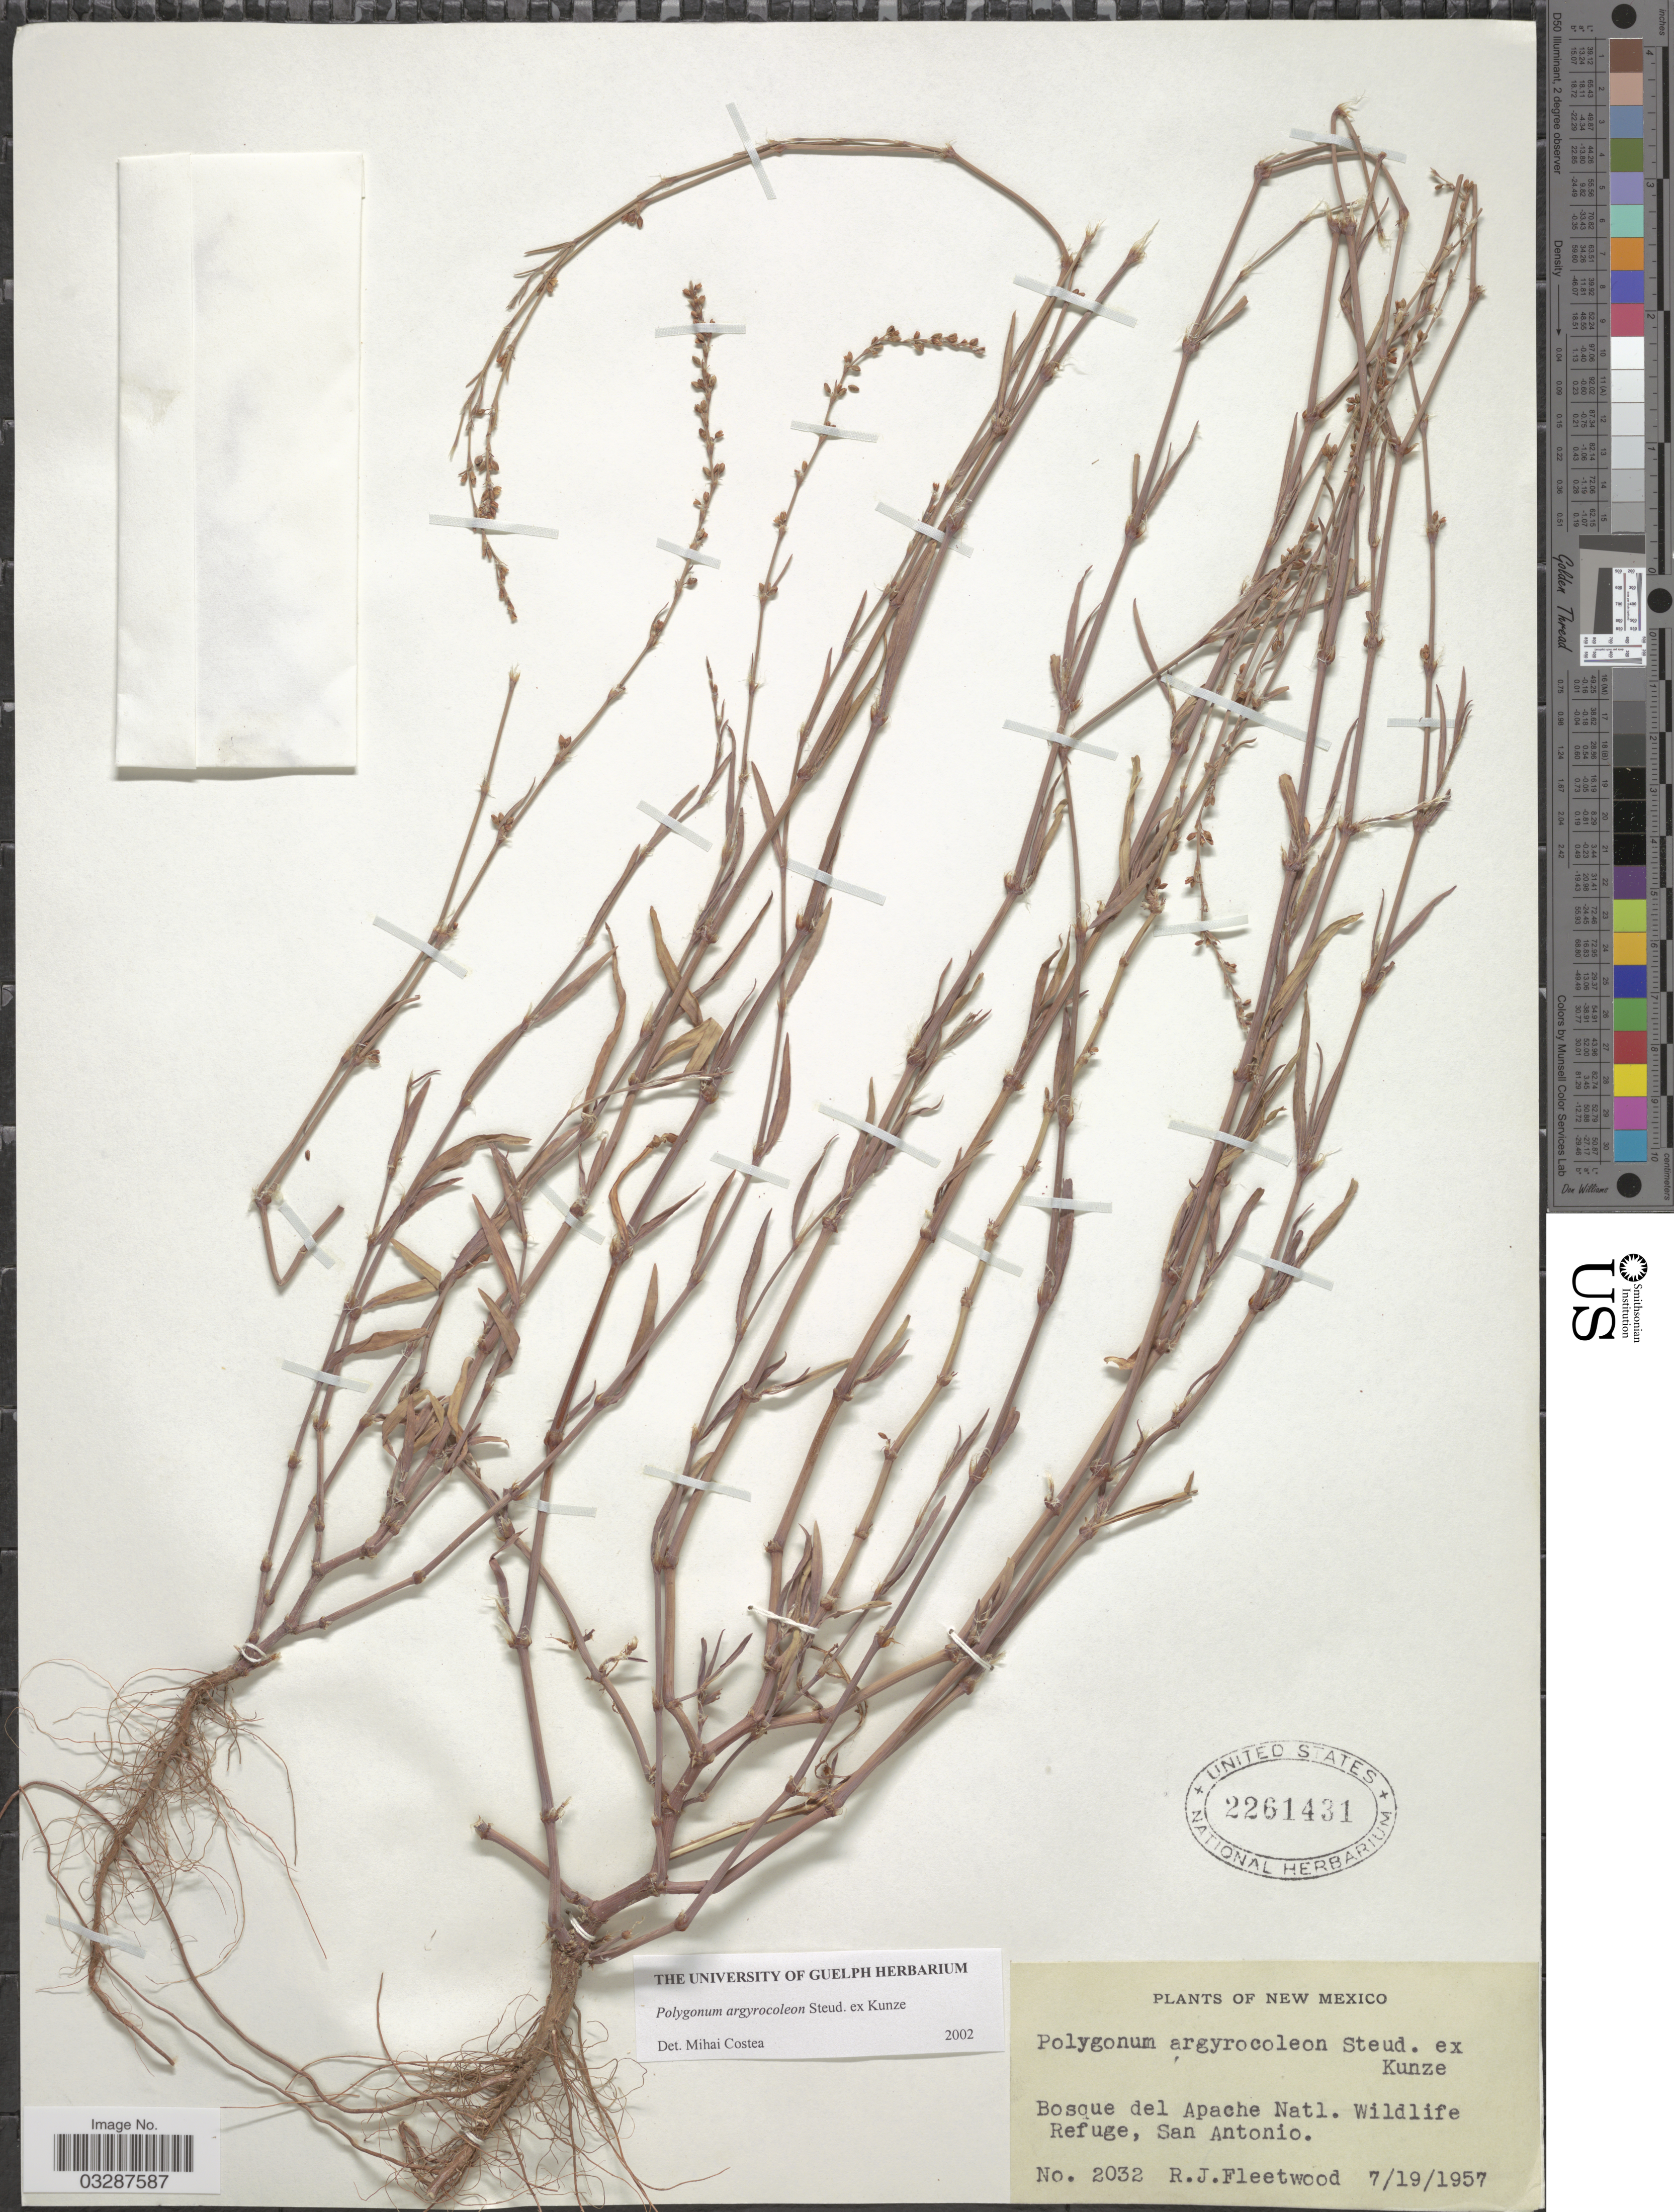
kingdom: Plantae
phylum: Tracheophyta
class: Magnoliopsida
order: Caryophyllales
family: Polygonaceae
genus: Polygonum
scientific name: Polygonum argyrocoleon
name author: Steud. ex Kunze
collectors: R. J. Fleetwood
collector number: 2032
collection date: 1957-07-19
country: United States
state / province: New Mexico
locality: Bosque del Apache Natl. Wildlife Refuge, San Antonio.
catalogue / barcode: US 2261431